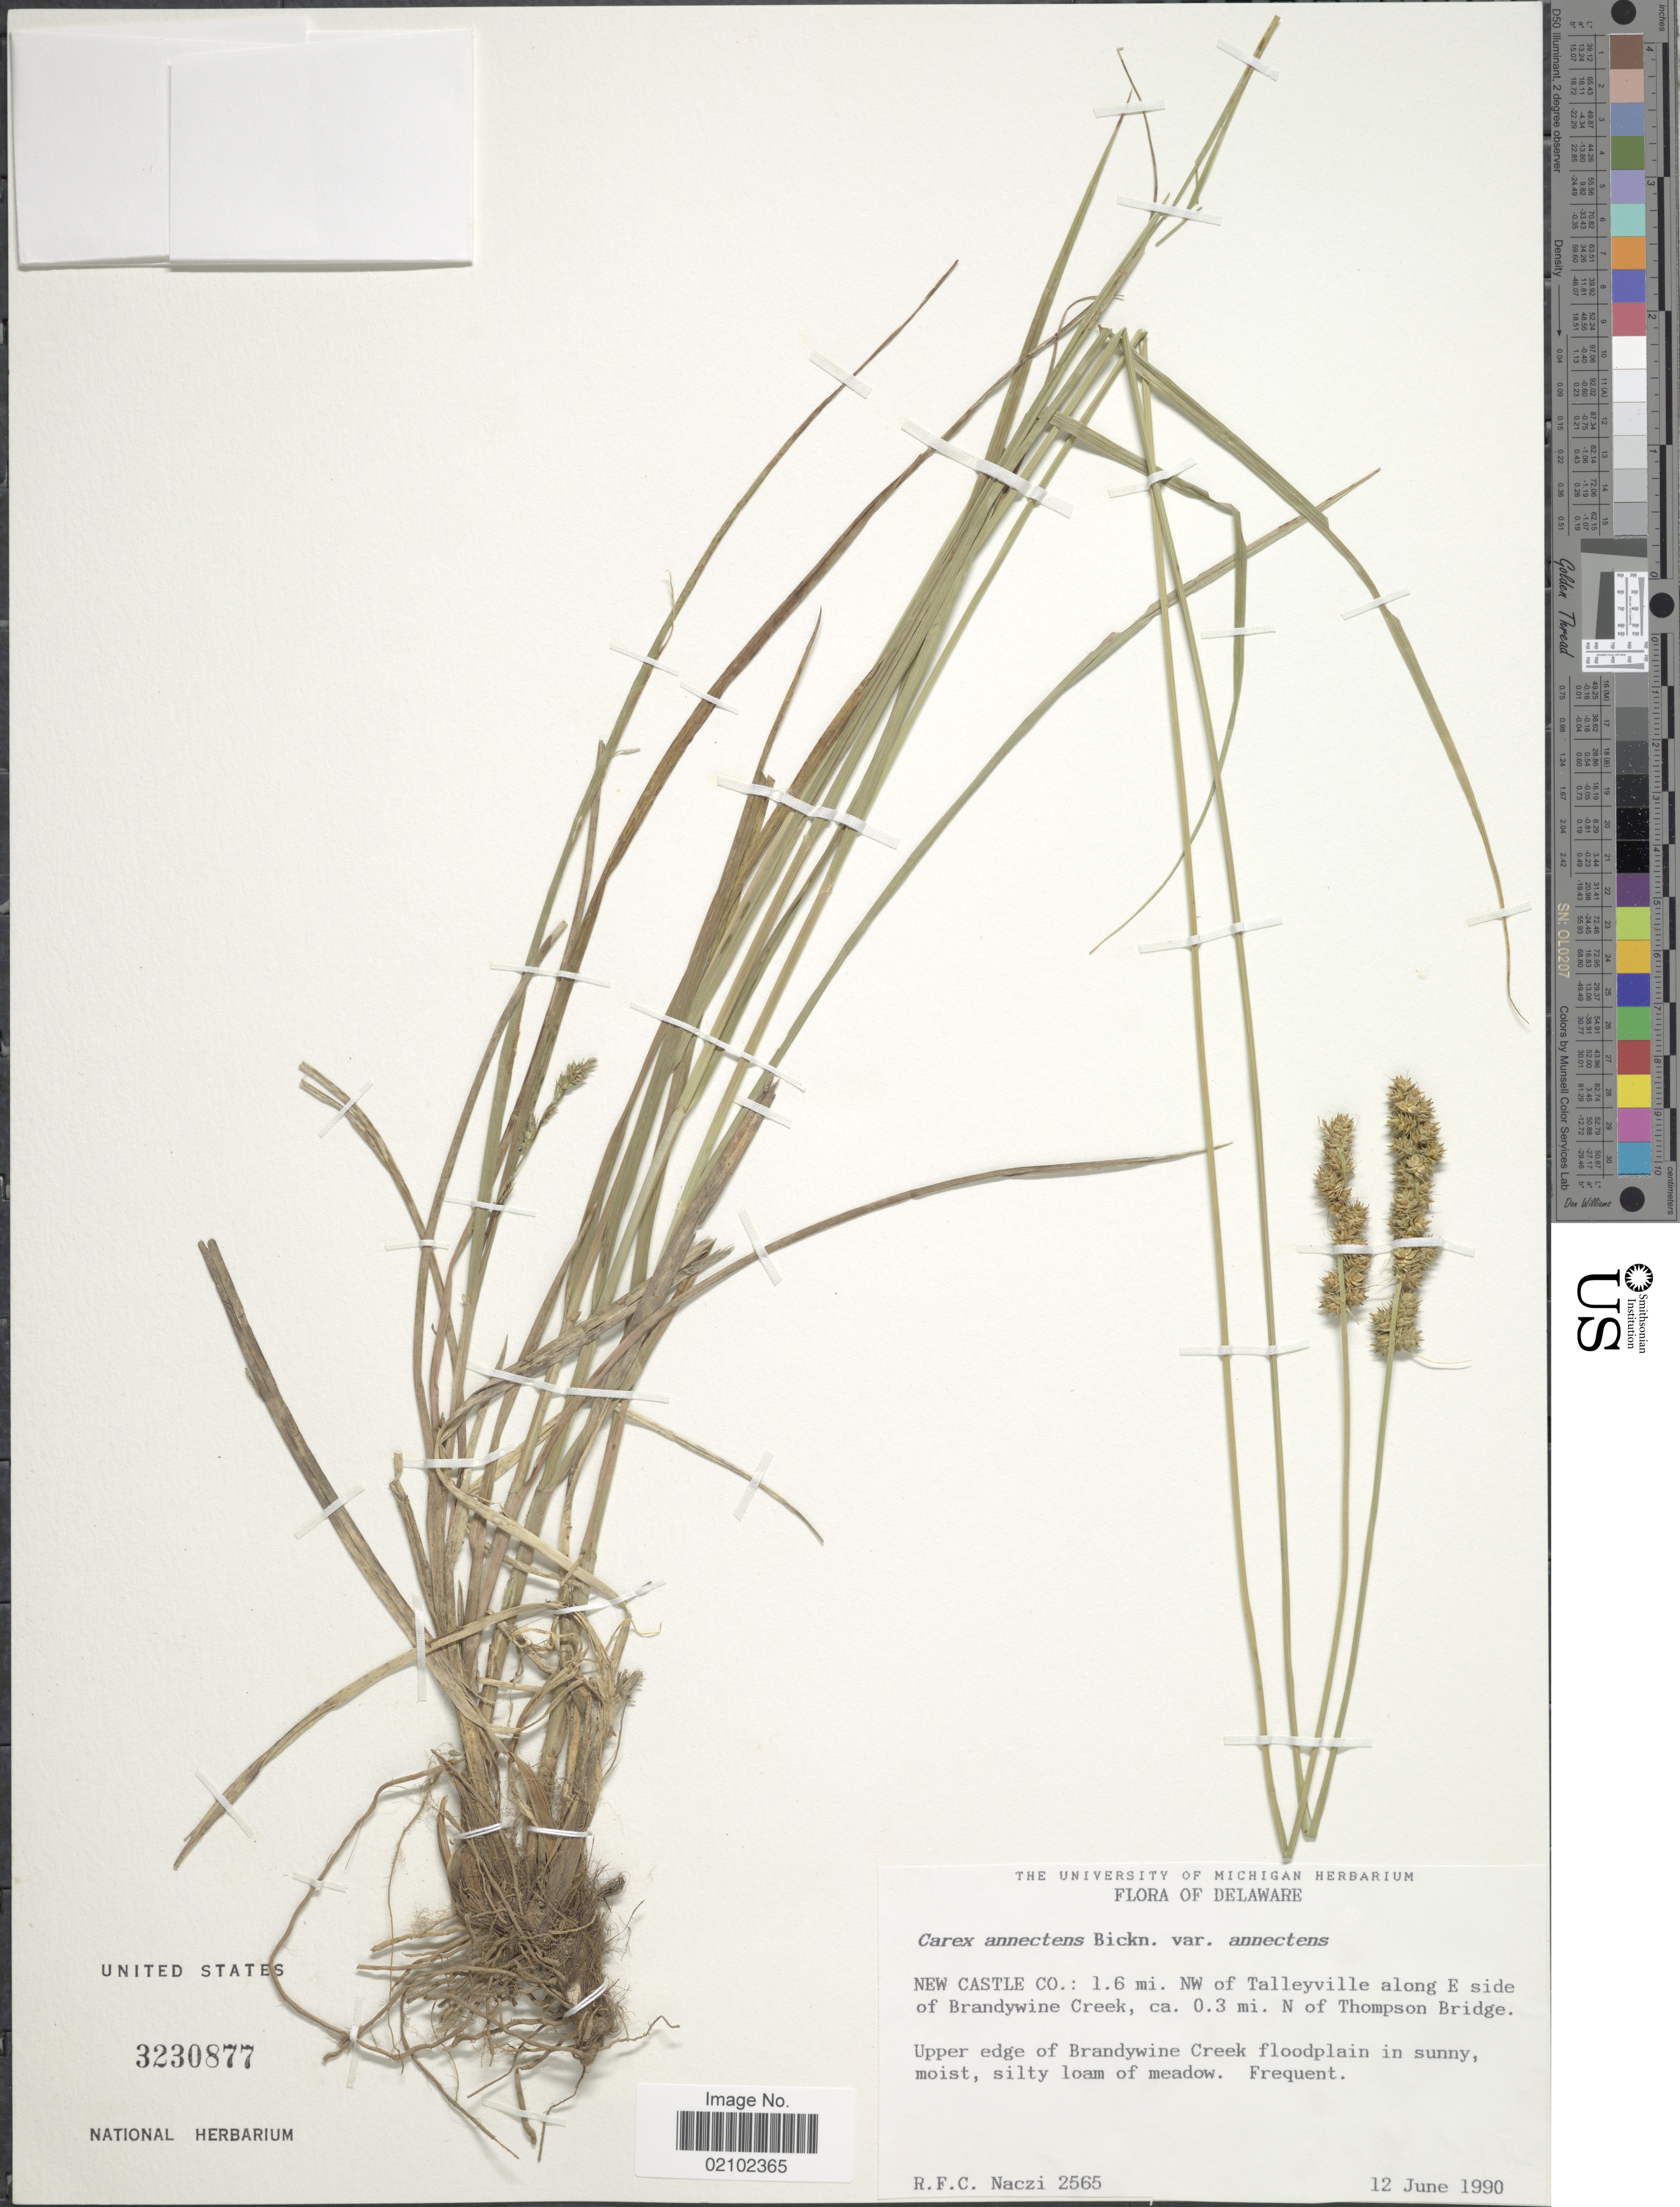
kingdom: Plantae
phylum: Tracheophyta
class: Liliopsida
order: Poales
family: Cyperaceae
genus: Carex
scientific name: Carex annectens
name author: (E.P. Bicknell) E.P. Bicknell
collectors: R. F. C. Naczi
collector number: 2565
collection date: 1990-06-12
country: United States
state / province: Delaware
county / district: New Castle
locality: New Castle Co.: 1.6 mi. NW of talleyville along e side of Brandywine Creek, ca. 0.3 mi. N of Thompson Bridge. Upper edge of Brandywine Creek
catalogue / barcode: US 3230877